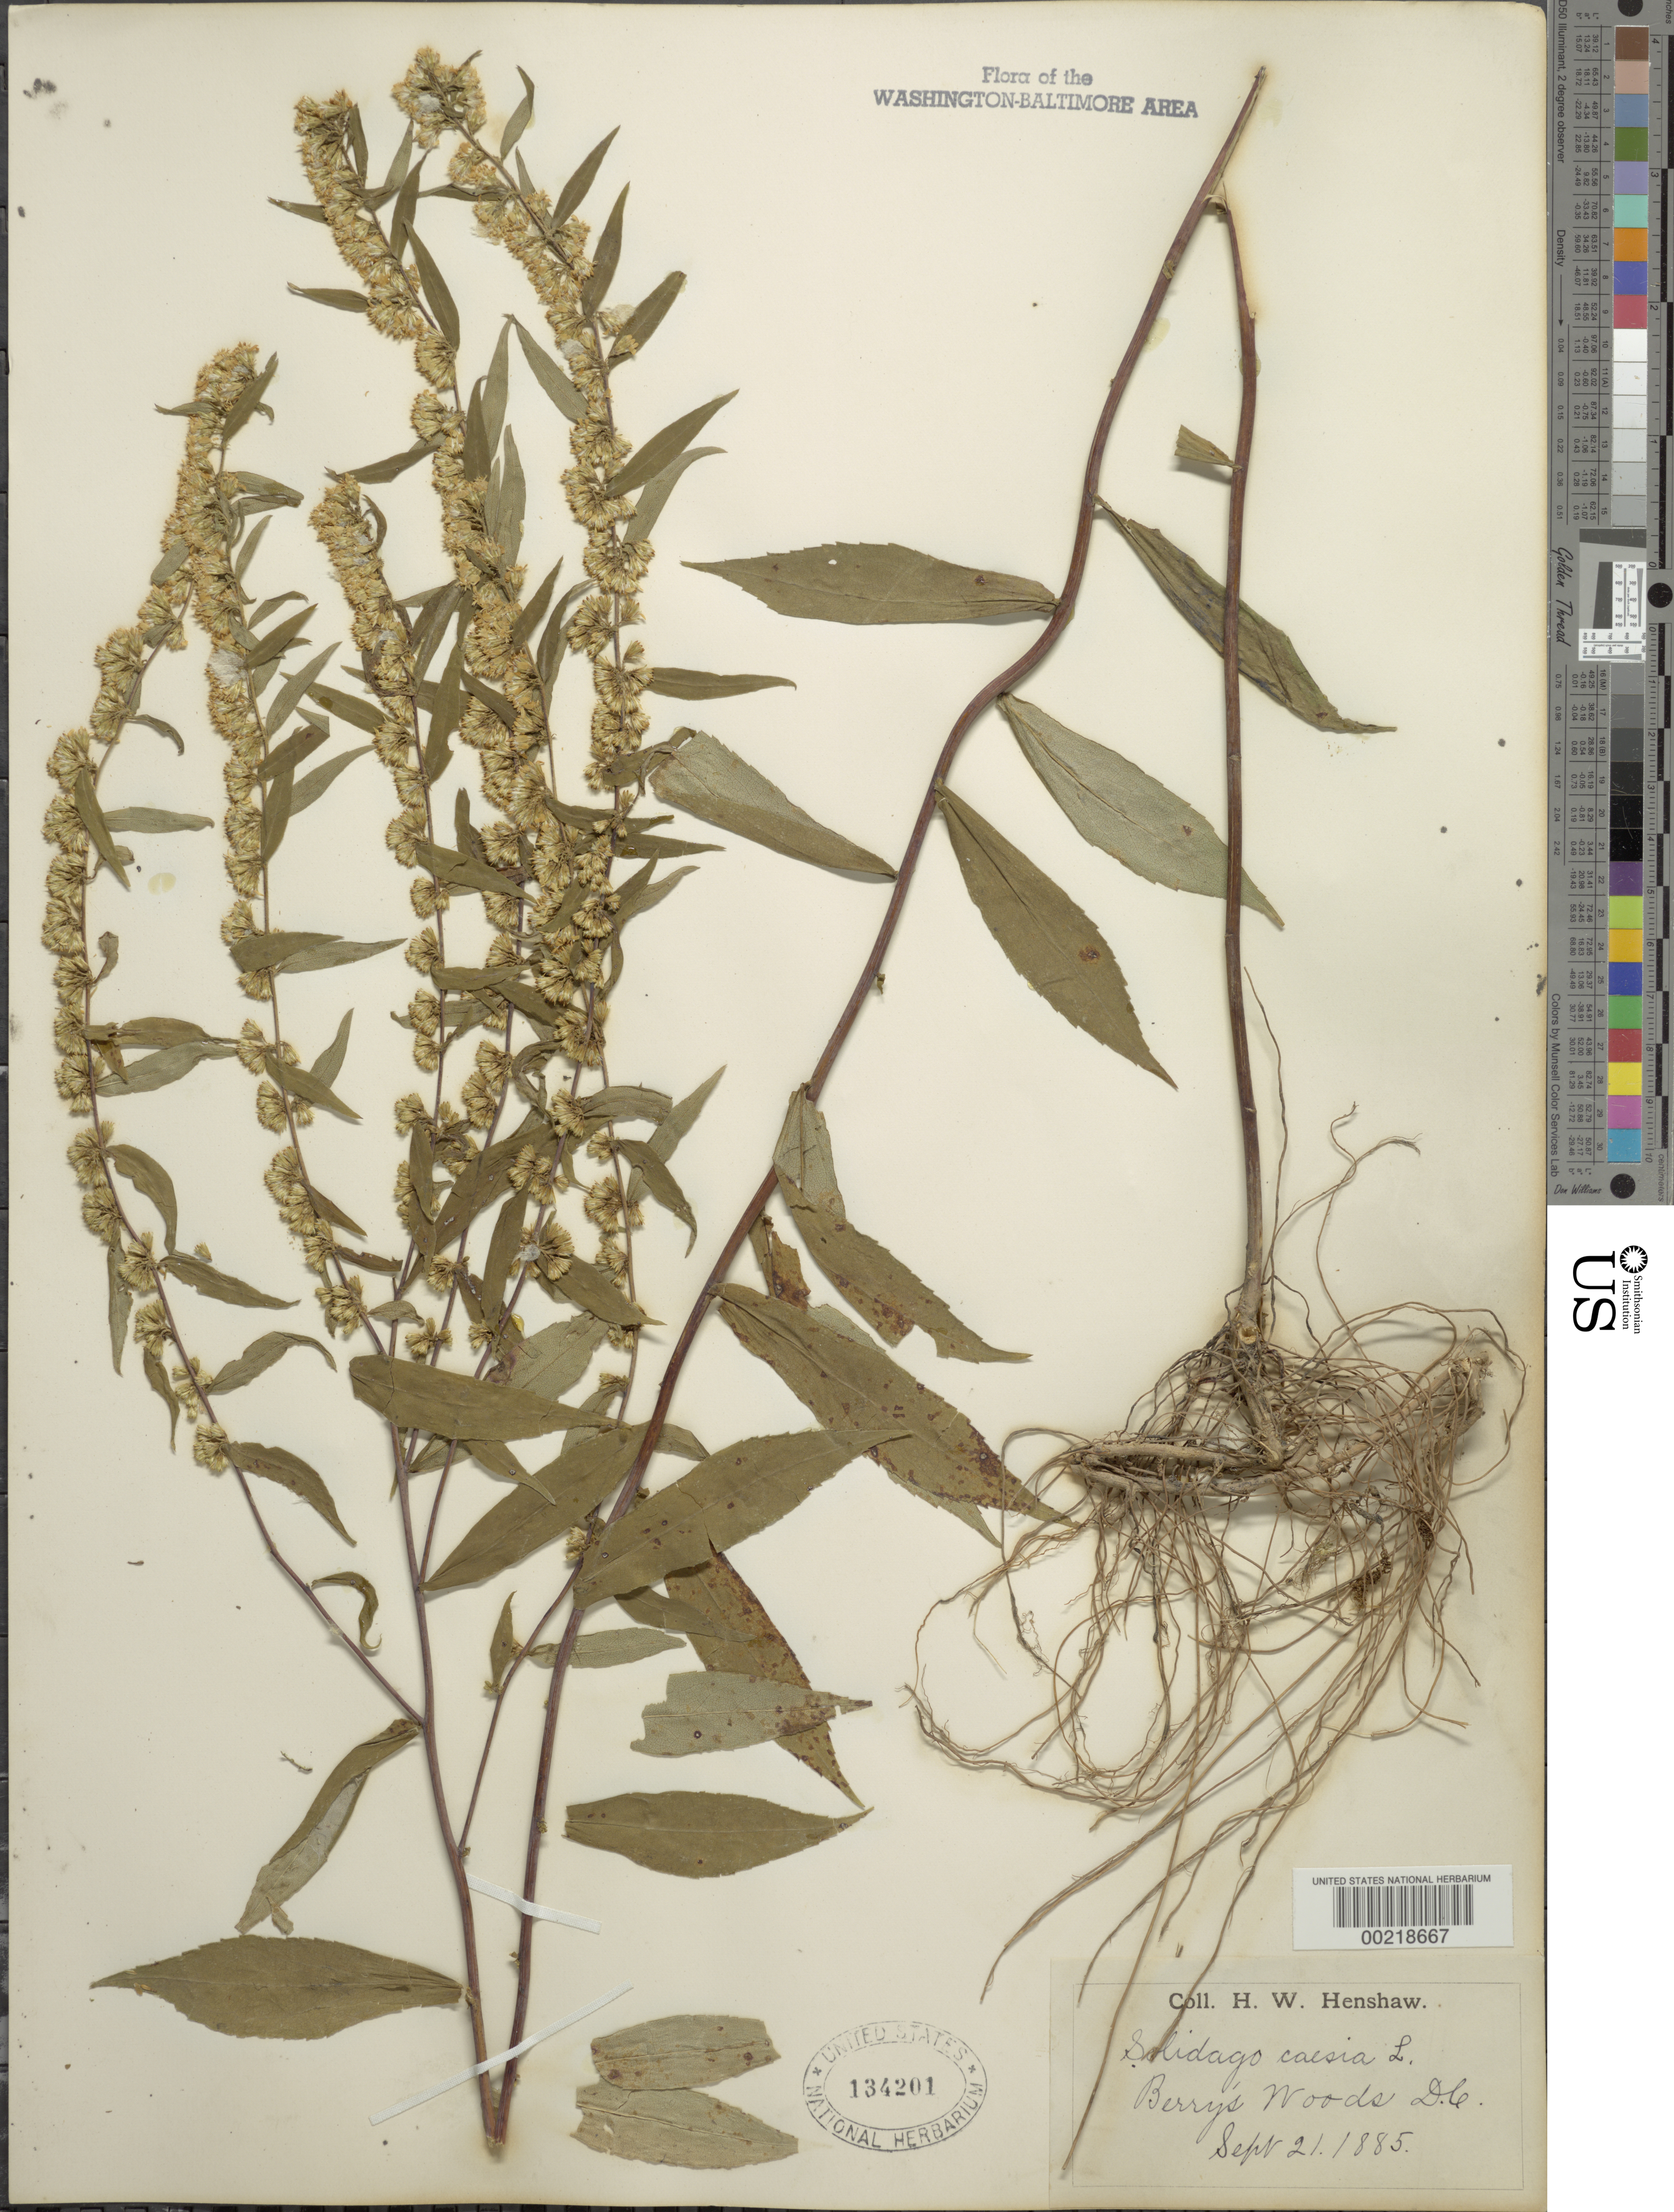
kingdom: Plantae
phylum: Tracheophyta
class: Magnoliopsida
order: Asterales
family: Asteraceae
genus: Solidago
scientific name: Solidago caesia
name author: L.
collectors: H. Henshaw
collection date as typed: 21 Sep 1885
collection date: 1885-09-21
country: United States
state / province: District of Columbia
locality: Berrys Woods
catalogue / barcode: US 134201